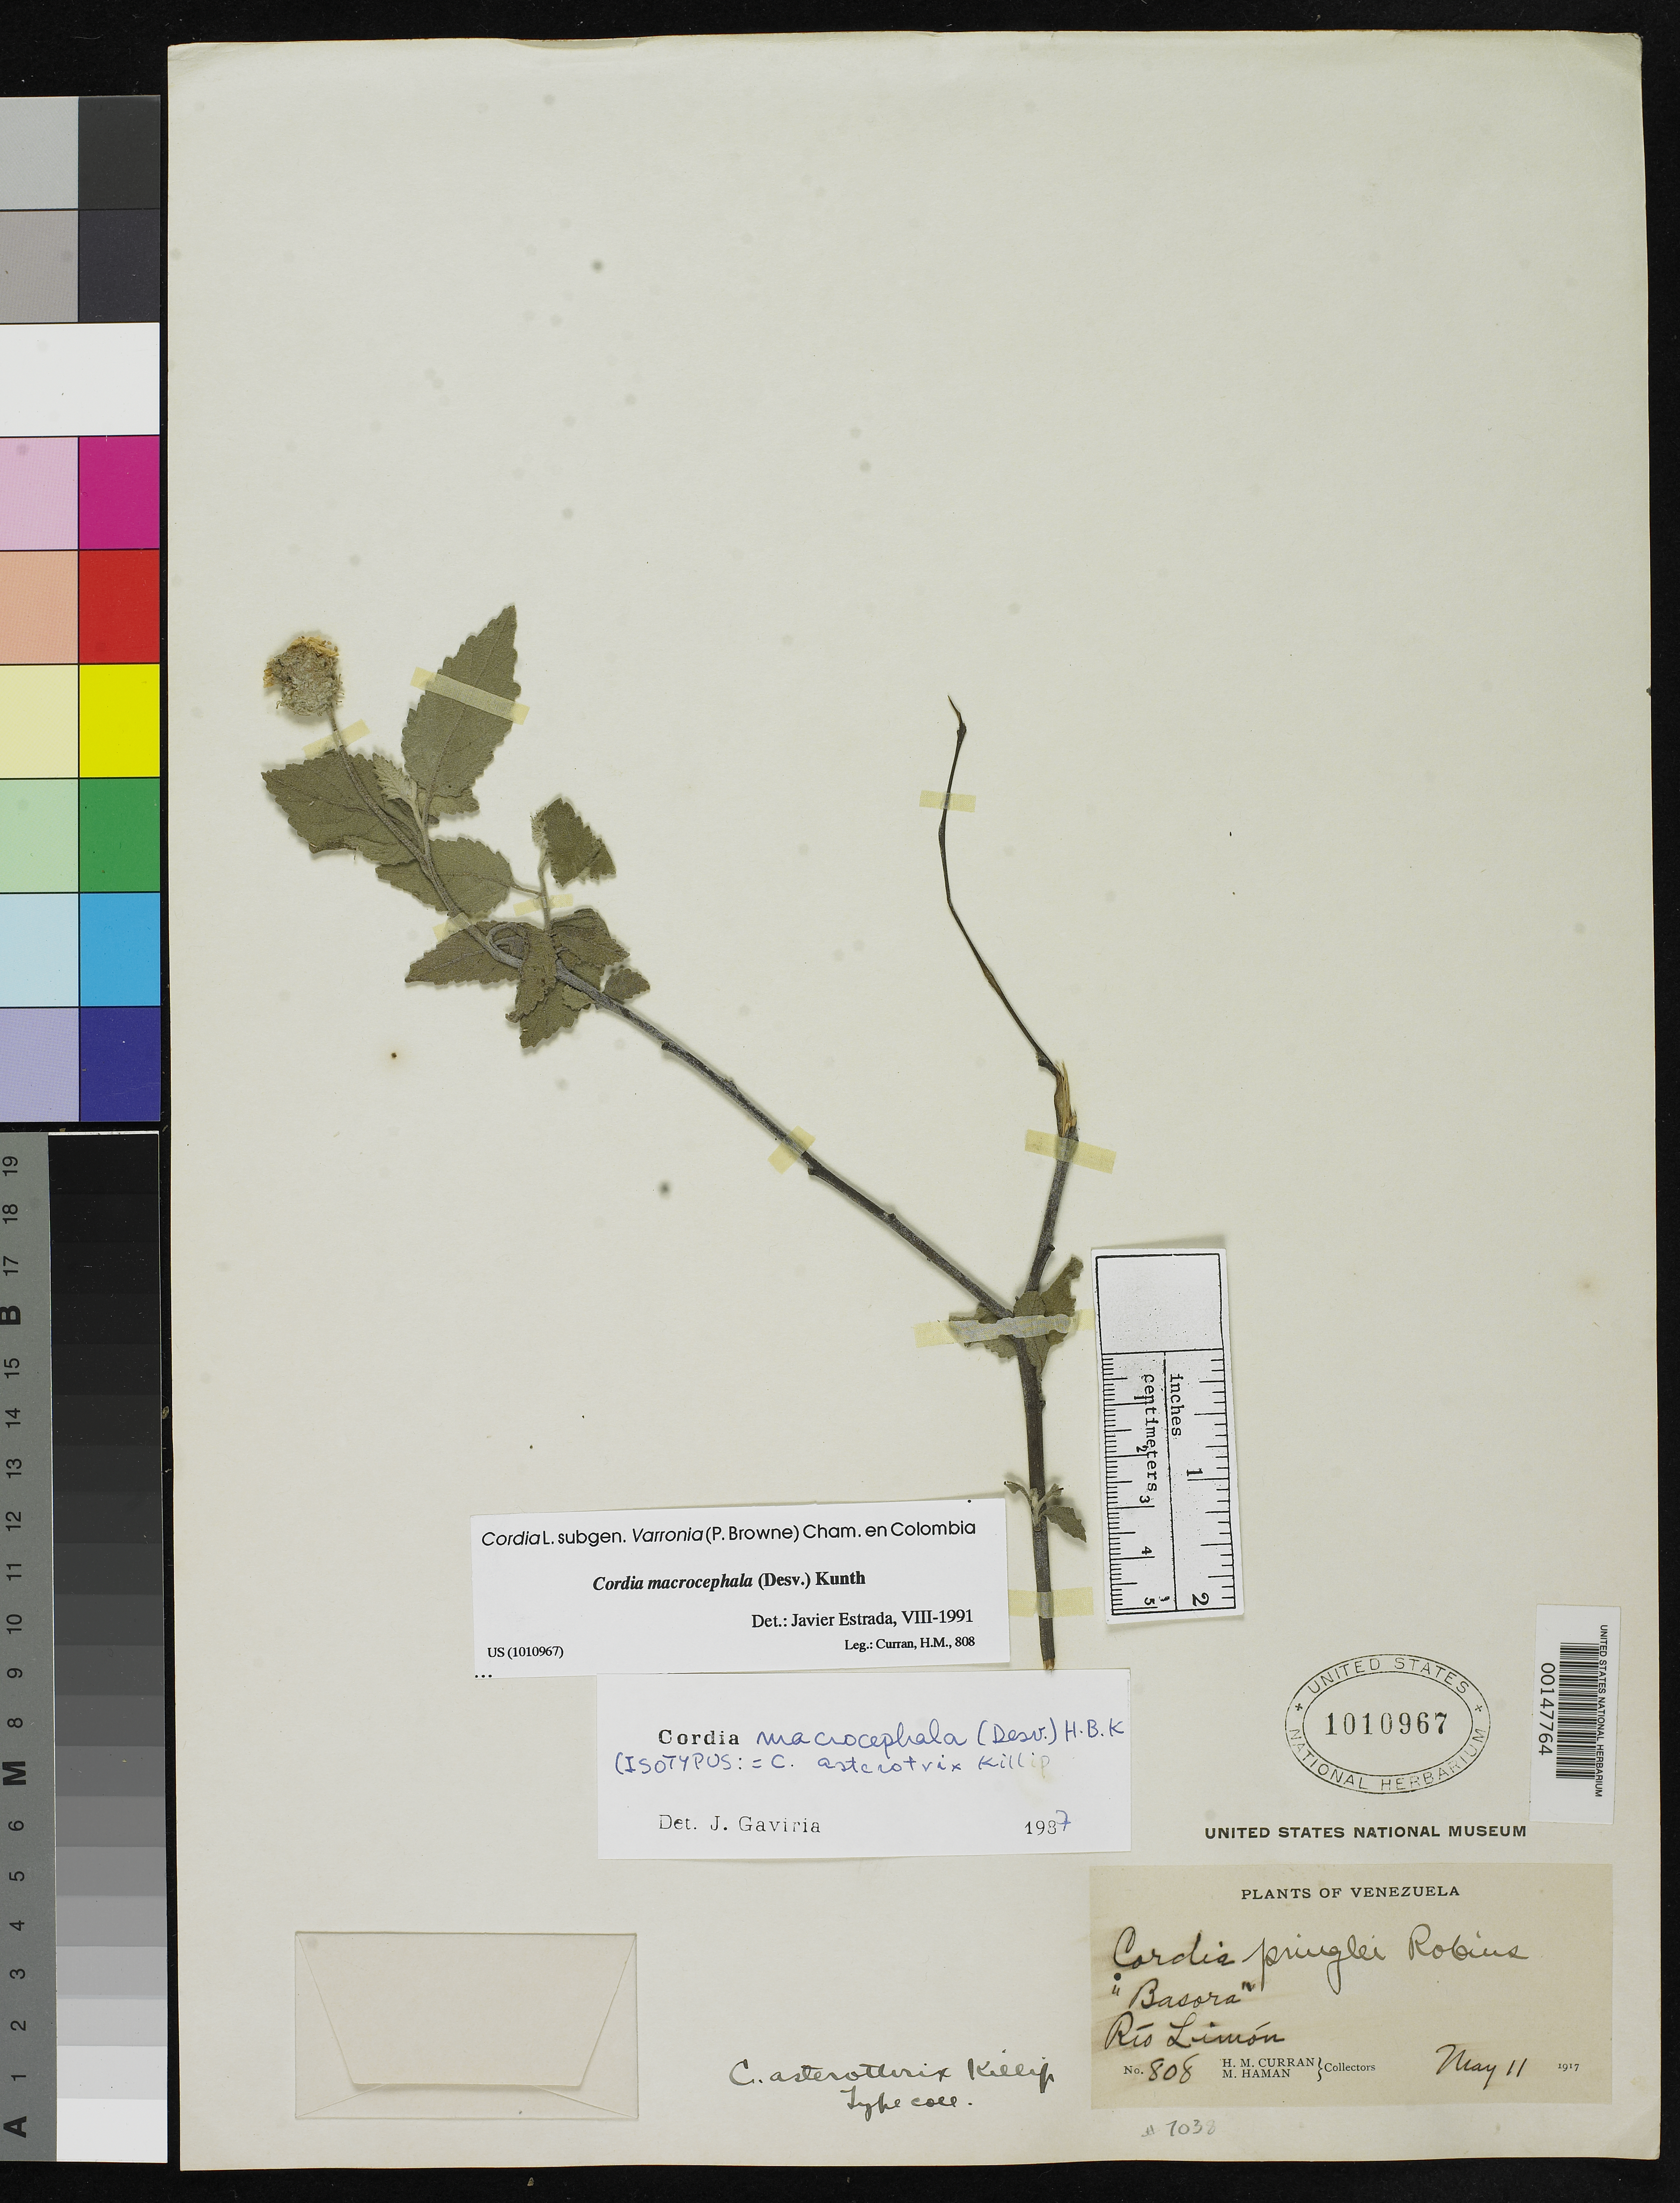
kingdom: Plantae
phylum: Tracheophyta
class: Magnoliopsida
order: Boraginales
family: Cordiaceae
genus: Cordia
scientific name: Cordia asterothrix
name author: Killip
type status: Isotype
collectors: H. M. Curran & M. Haman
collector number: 808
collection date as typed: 10 May 1917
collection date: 1917-05-10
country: Venezuela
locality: Rio Limon, Basora.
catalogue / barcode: US 1010967